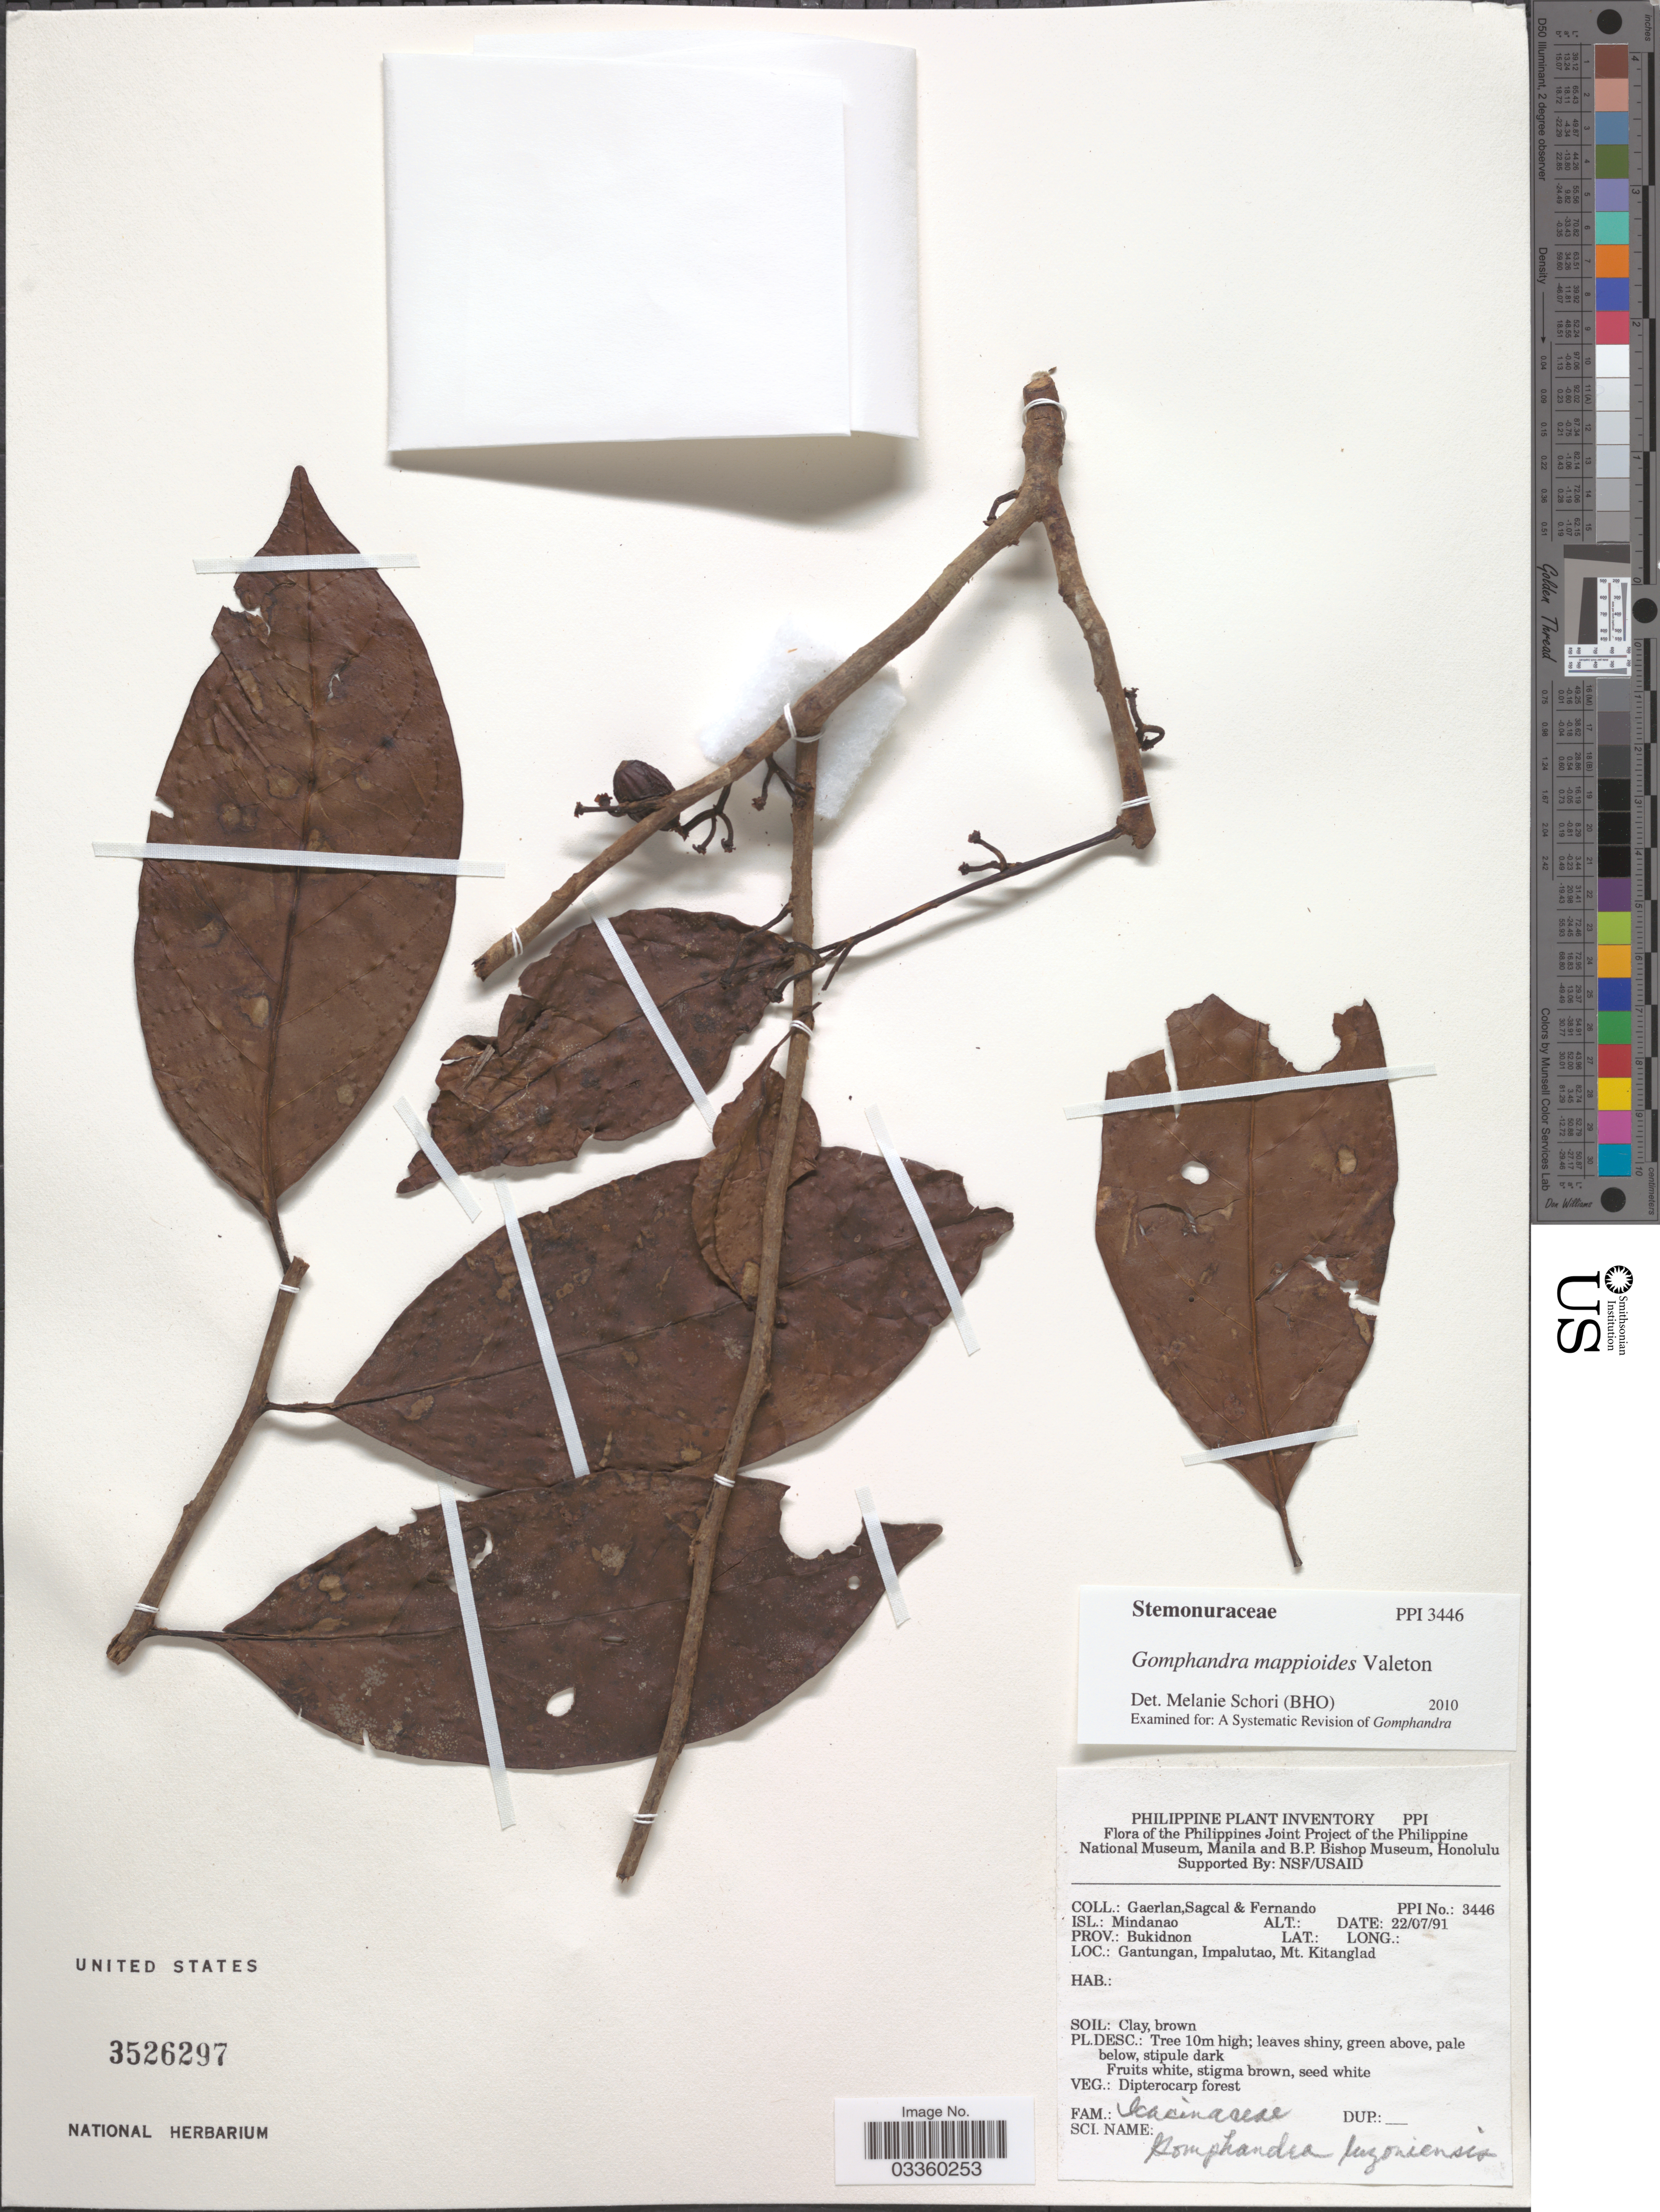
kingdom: Plantae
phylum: Tracheophyta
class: Magnoliopsida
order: Cardiopteridales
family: Stemonuraceae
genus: Gomphandra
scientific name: Gomphandra mappioides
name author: Valeton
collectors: Gaerlan, E. Sagcal & -- Fernando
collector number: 3446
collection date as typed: Transcribed d/m/y: 22/7/91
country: Philippines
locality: Isl.: Mindanao. Prov.: Bukidnon. Gantungan, Impalutao, Mt. Kitanglad.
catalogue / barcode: US 3526297